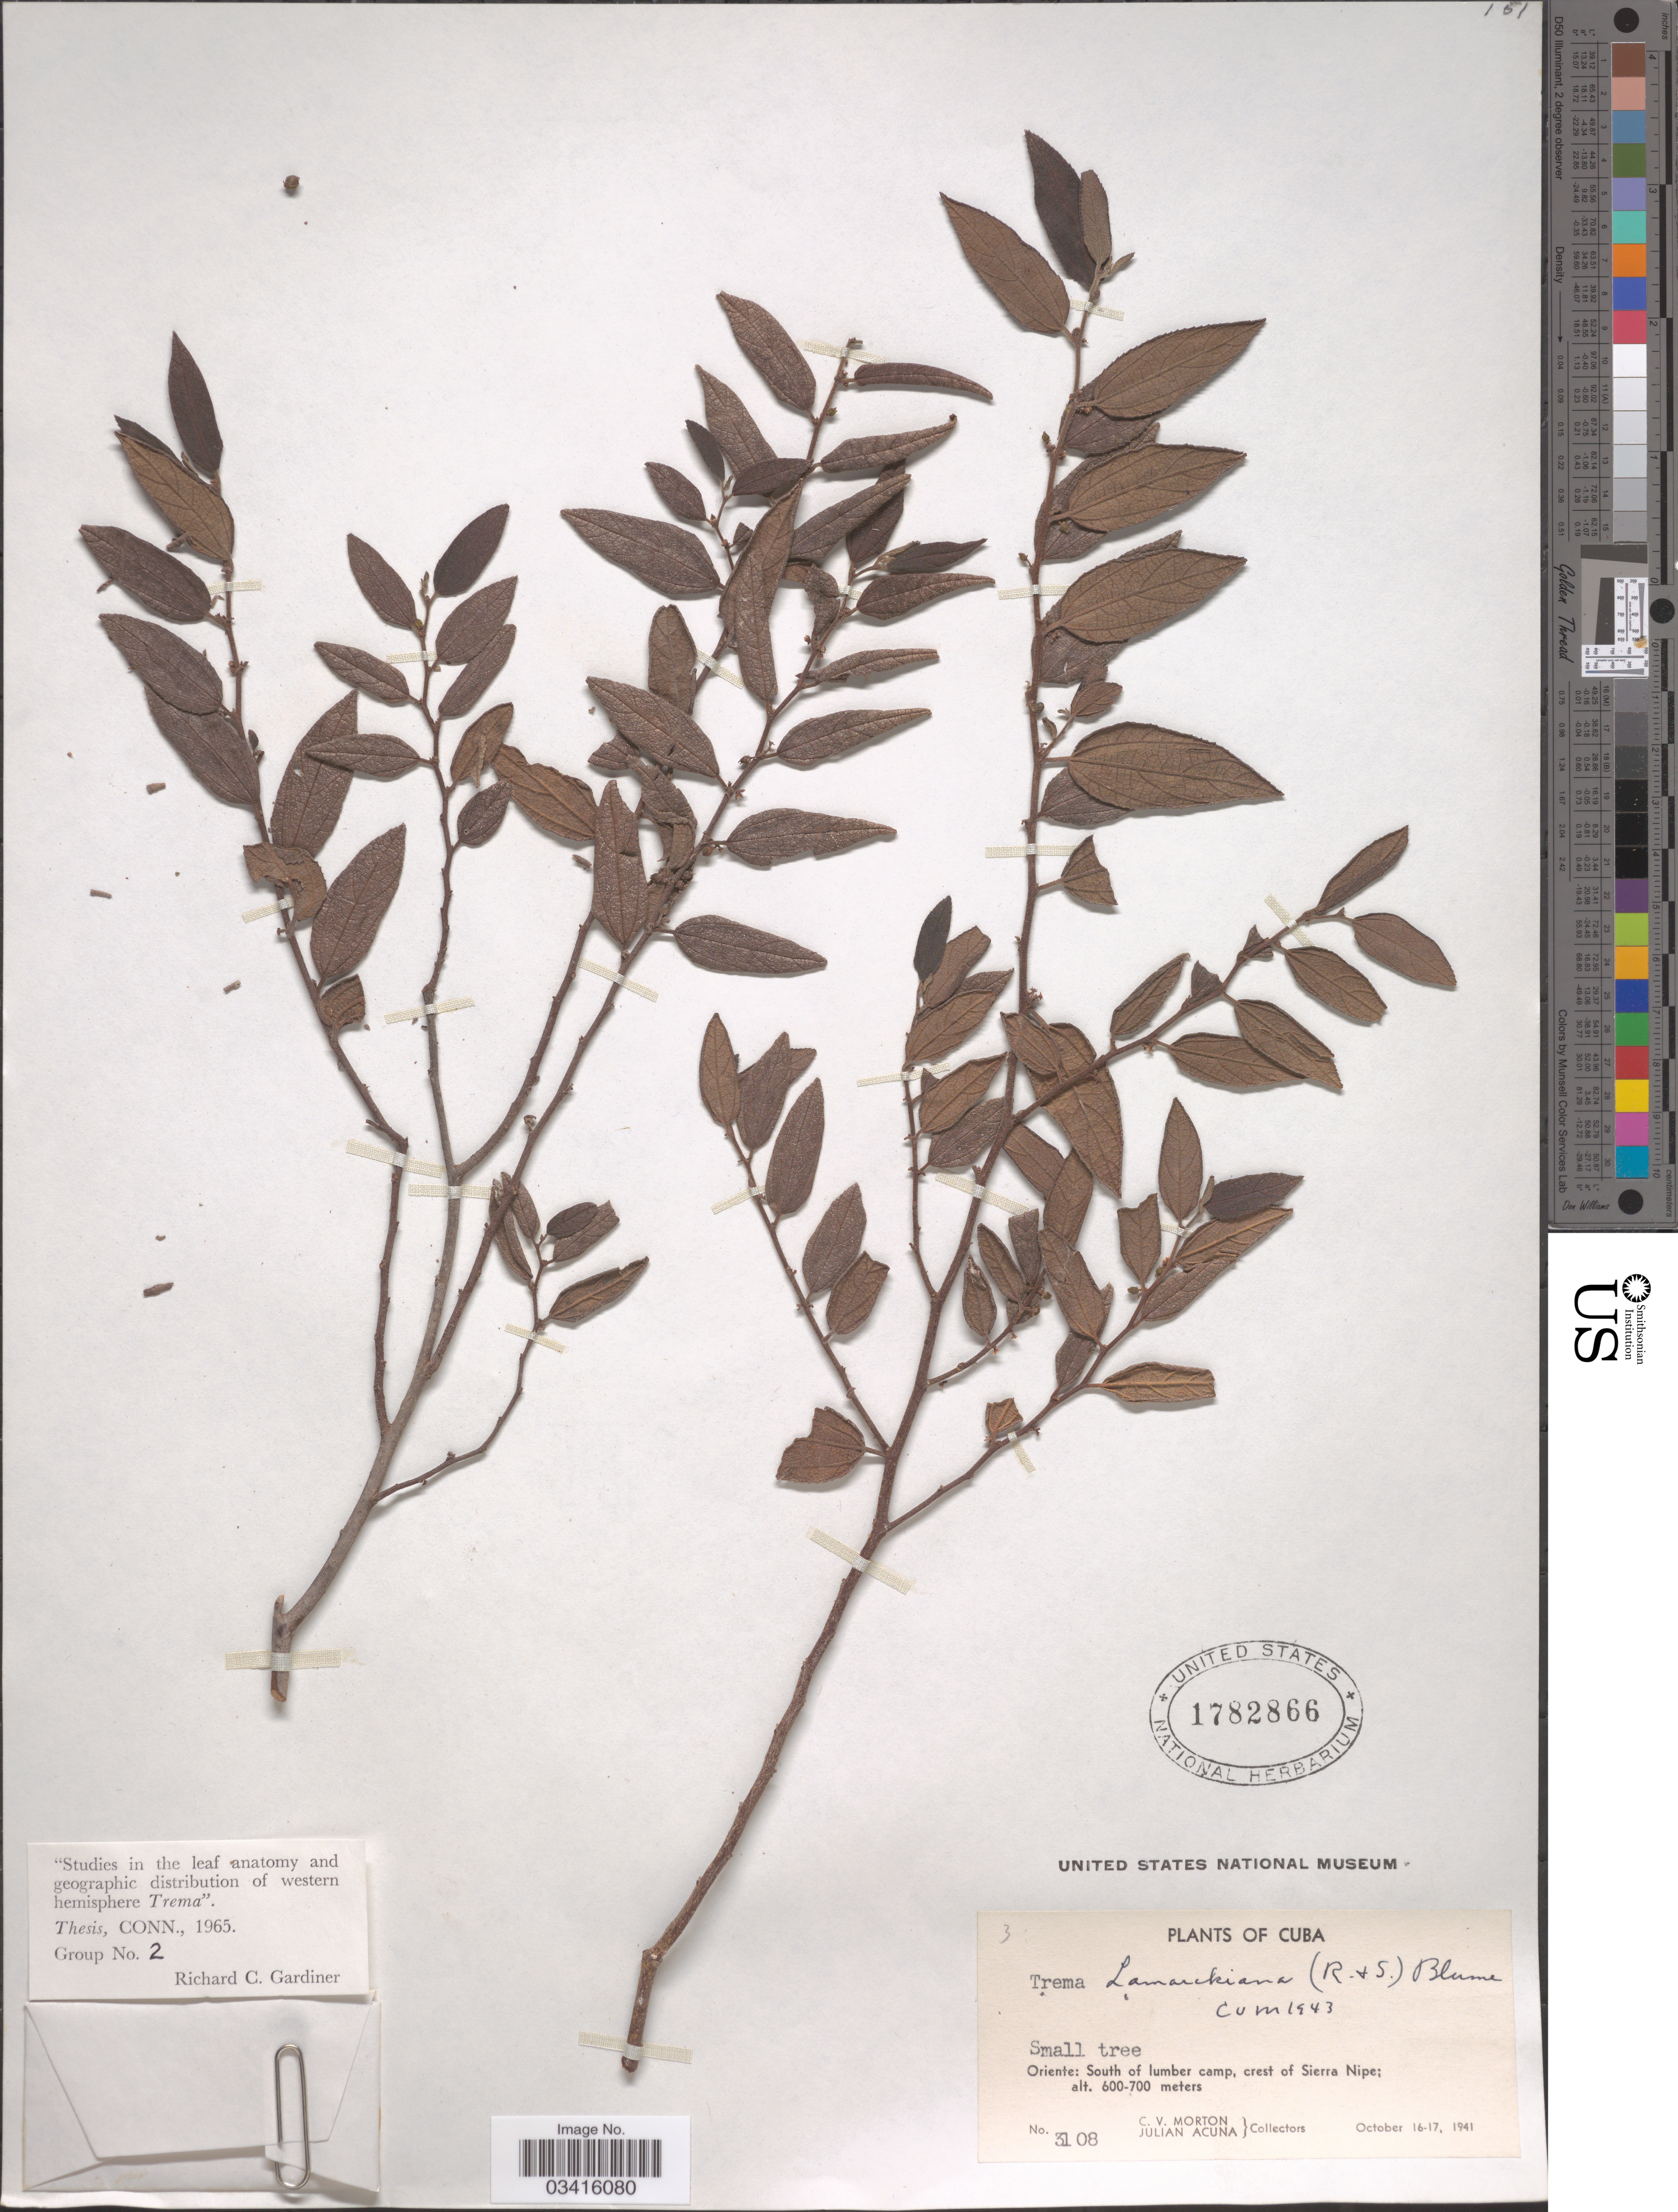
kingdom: Plantae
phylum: Tracheophyta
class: Magnoliopsida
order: Rosales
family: Cannabaceae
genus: Trema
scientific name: Trema lamarckianum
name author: (Schult.) Blume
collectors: C. V. Morton & R. Acuña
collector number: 3108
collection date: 1941-10-16/1941-10-17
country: Cuba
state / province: Oriente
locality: South of lumber camp, crest of Sierra Nipe.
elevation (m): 600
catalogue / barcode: US 1782866